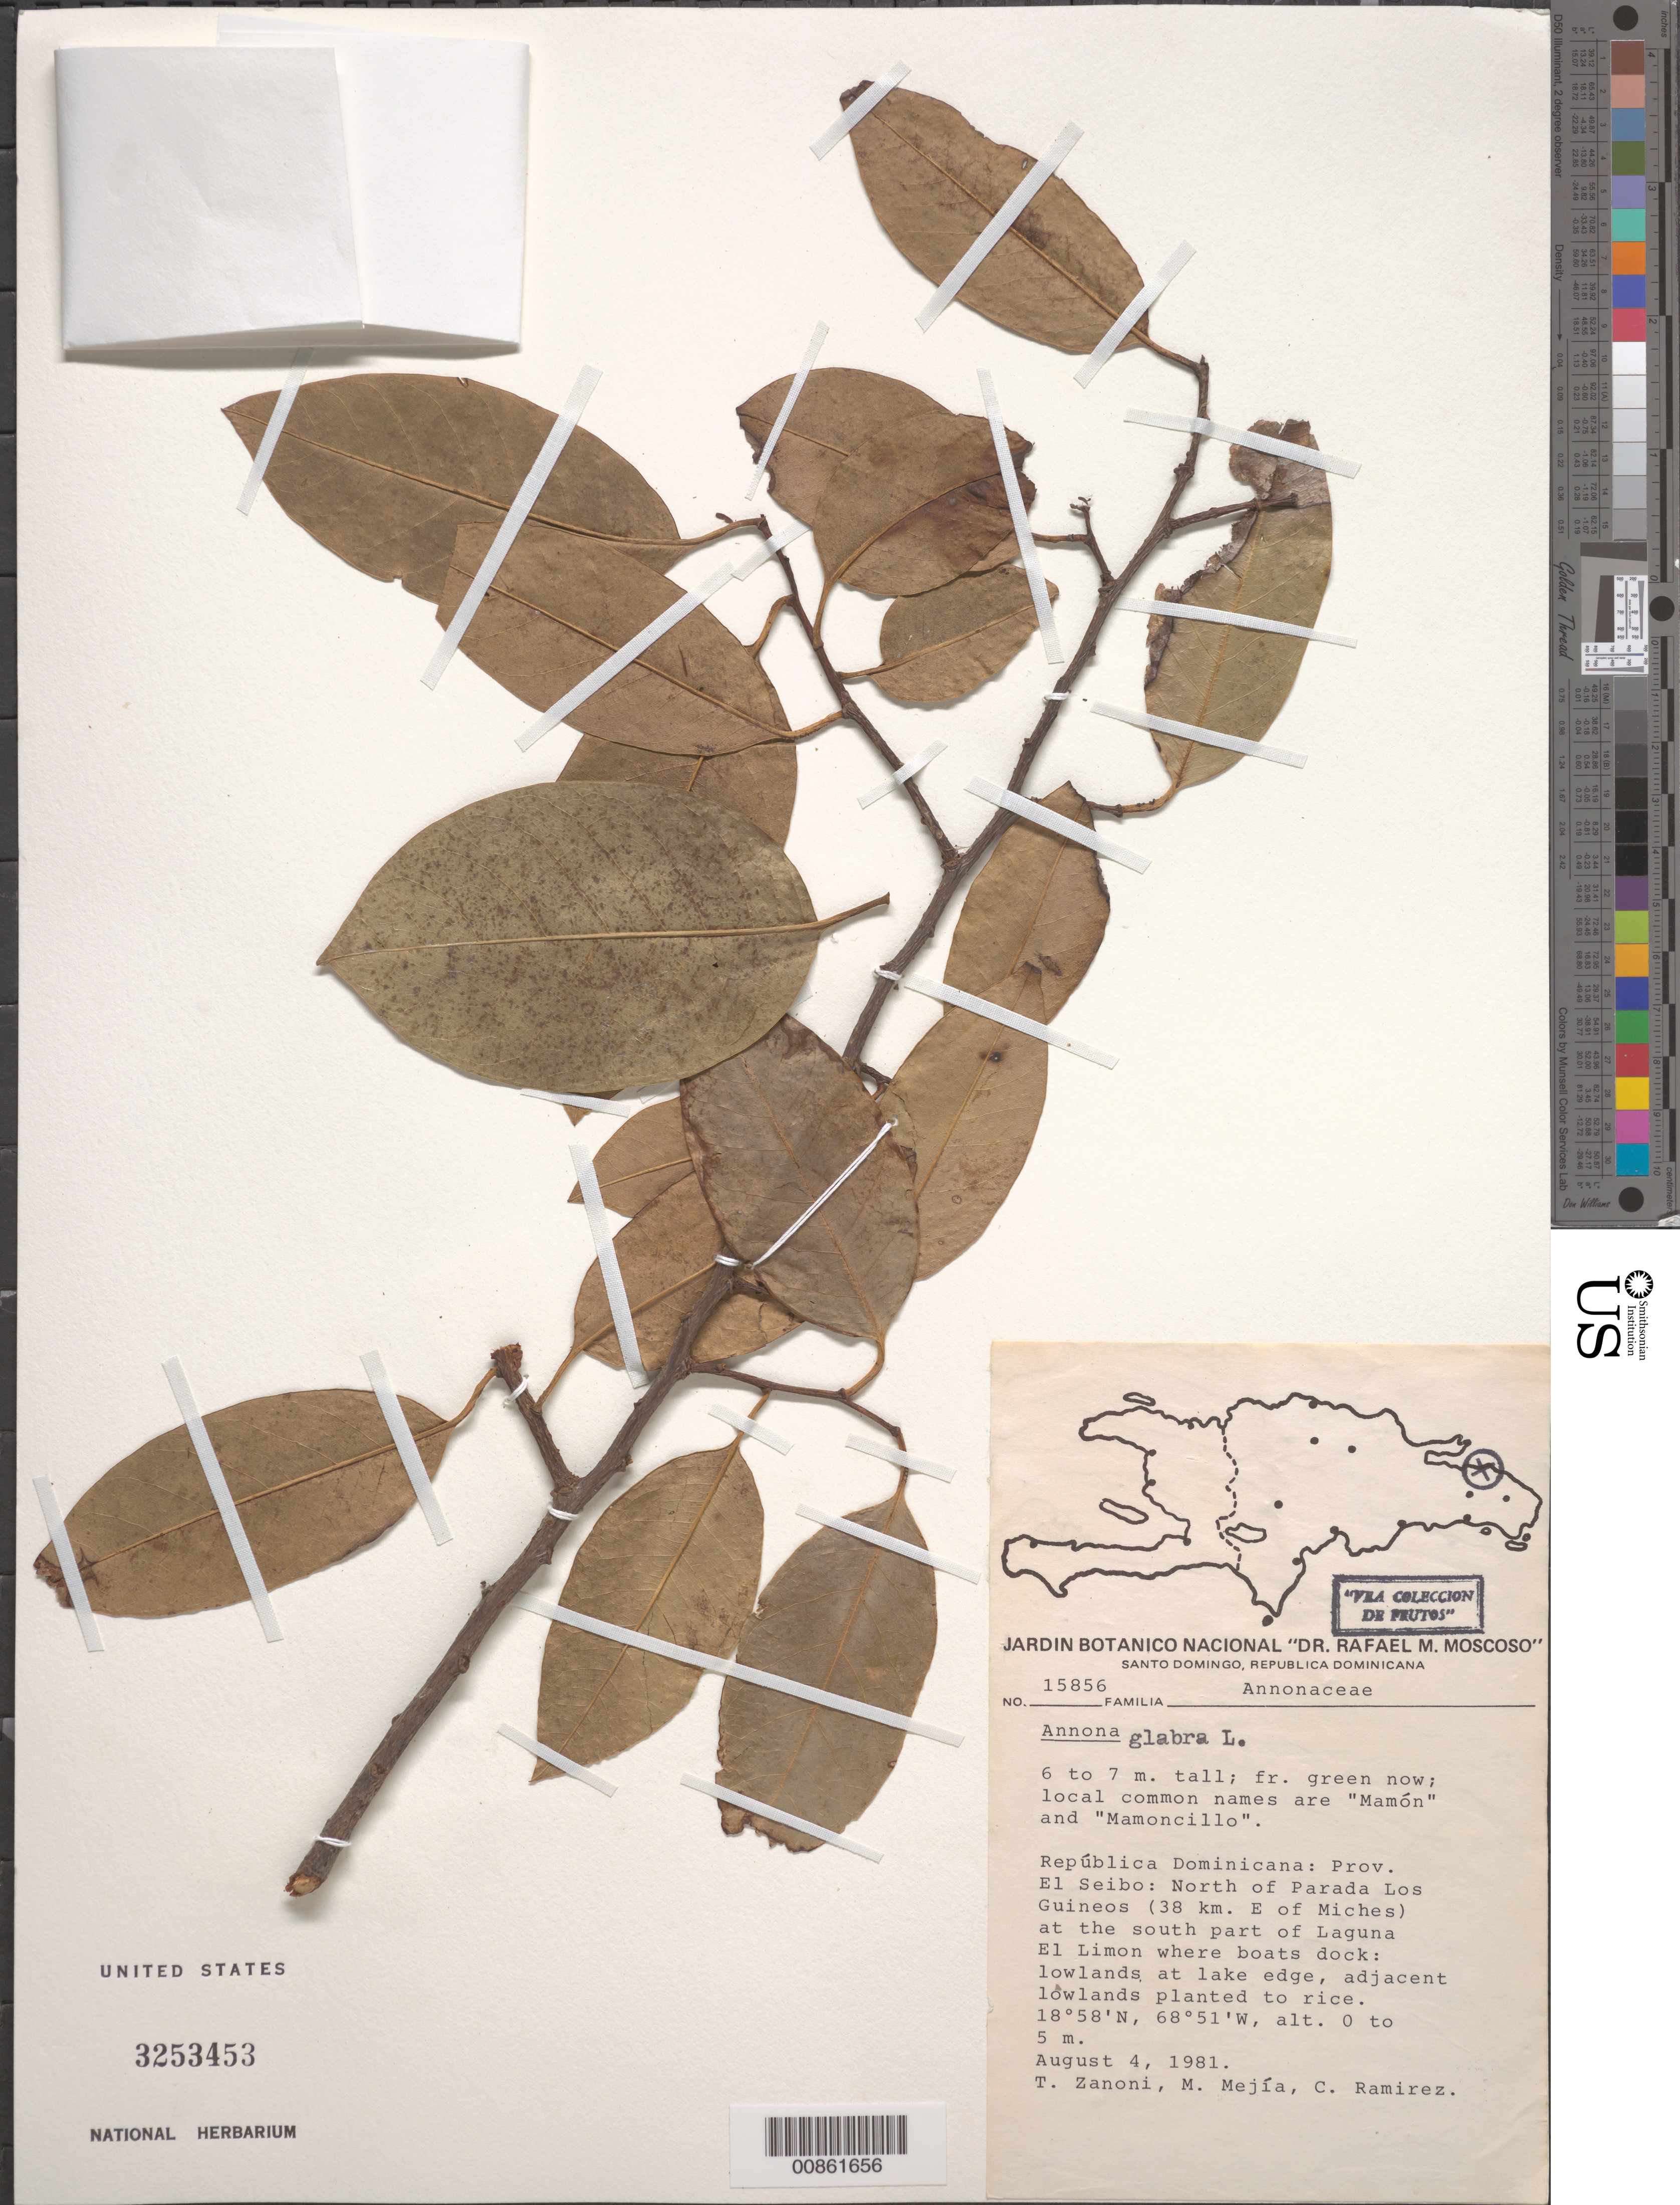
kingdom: Plantae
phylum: Tracheophyta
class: Magnoliopsida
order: Magnoliales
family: Annonaceae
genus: Annona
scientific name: Annona glabra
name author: L.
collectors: T. A. Zanoni, M. Mejia & C. Ramirez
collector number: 15856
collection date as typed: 04 Aug 1981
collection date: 1981-08-04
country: Dominican Republic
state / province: El Seibo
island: Hispaniola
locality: North of Parada Los Guineos (38 km. E of Miches) at the south part of Laguna El Limón, where boats dock.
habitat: Lowlands at lake edge, adjacent lowlands planted to rice.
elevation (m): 0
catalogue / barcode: US 3253453